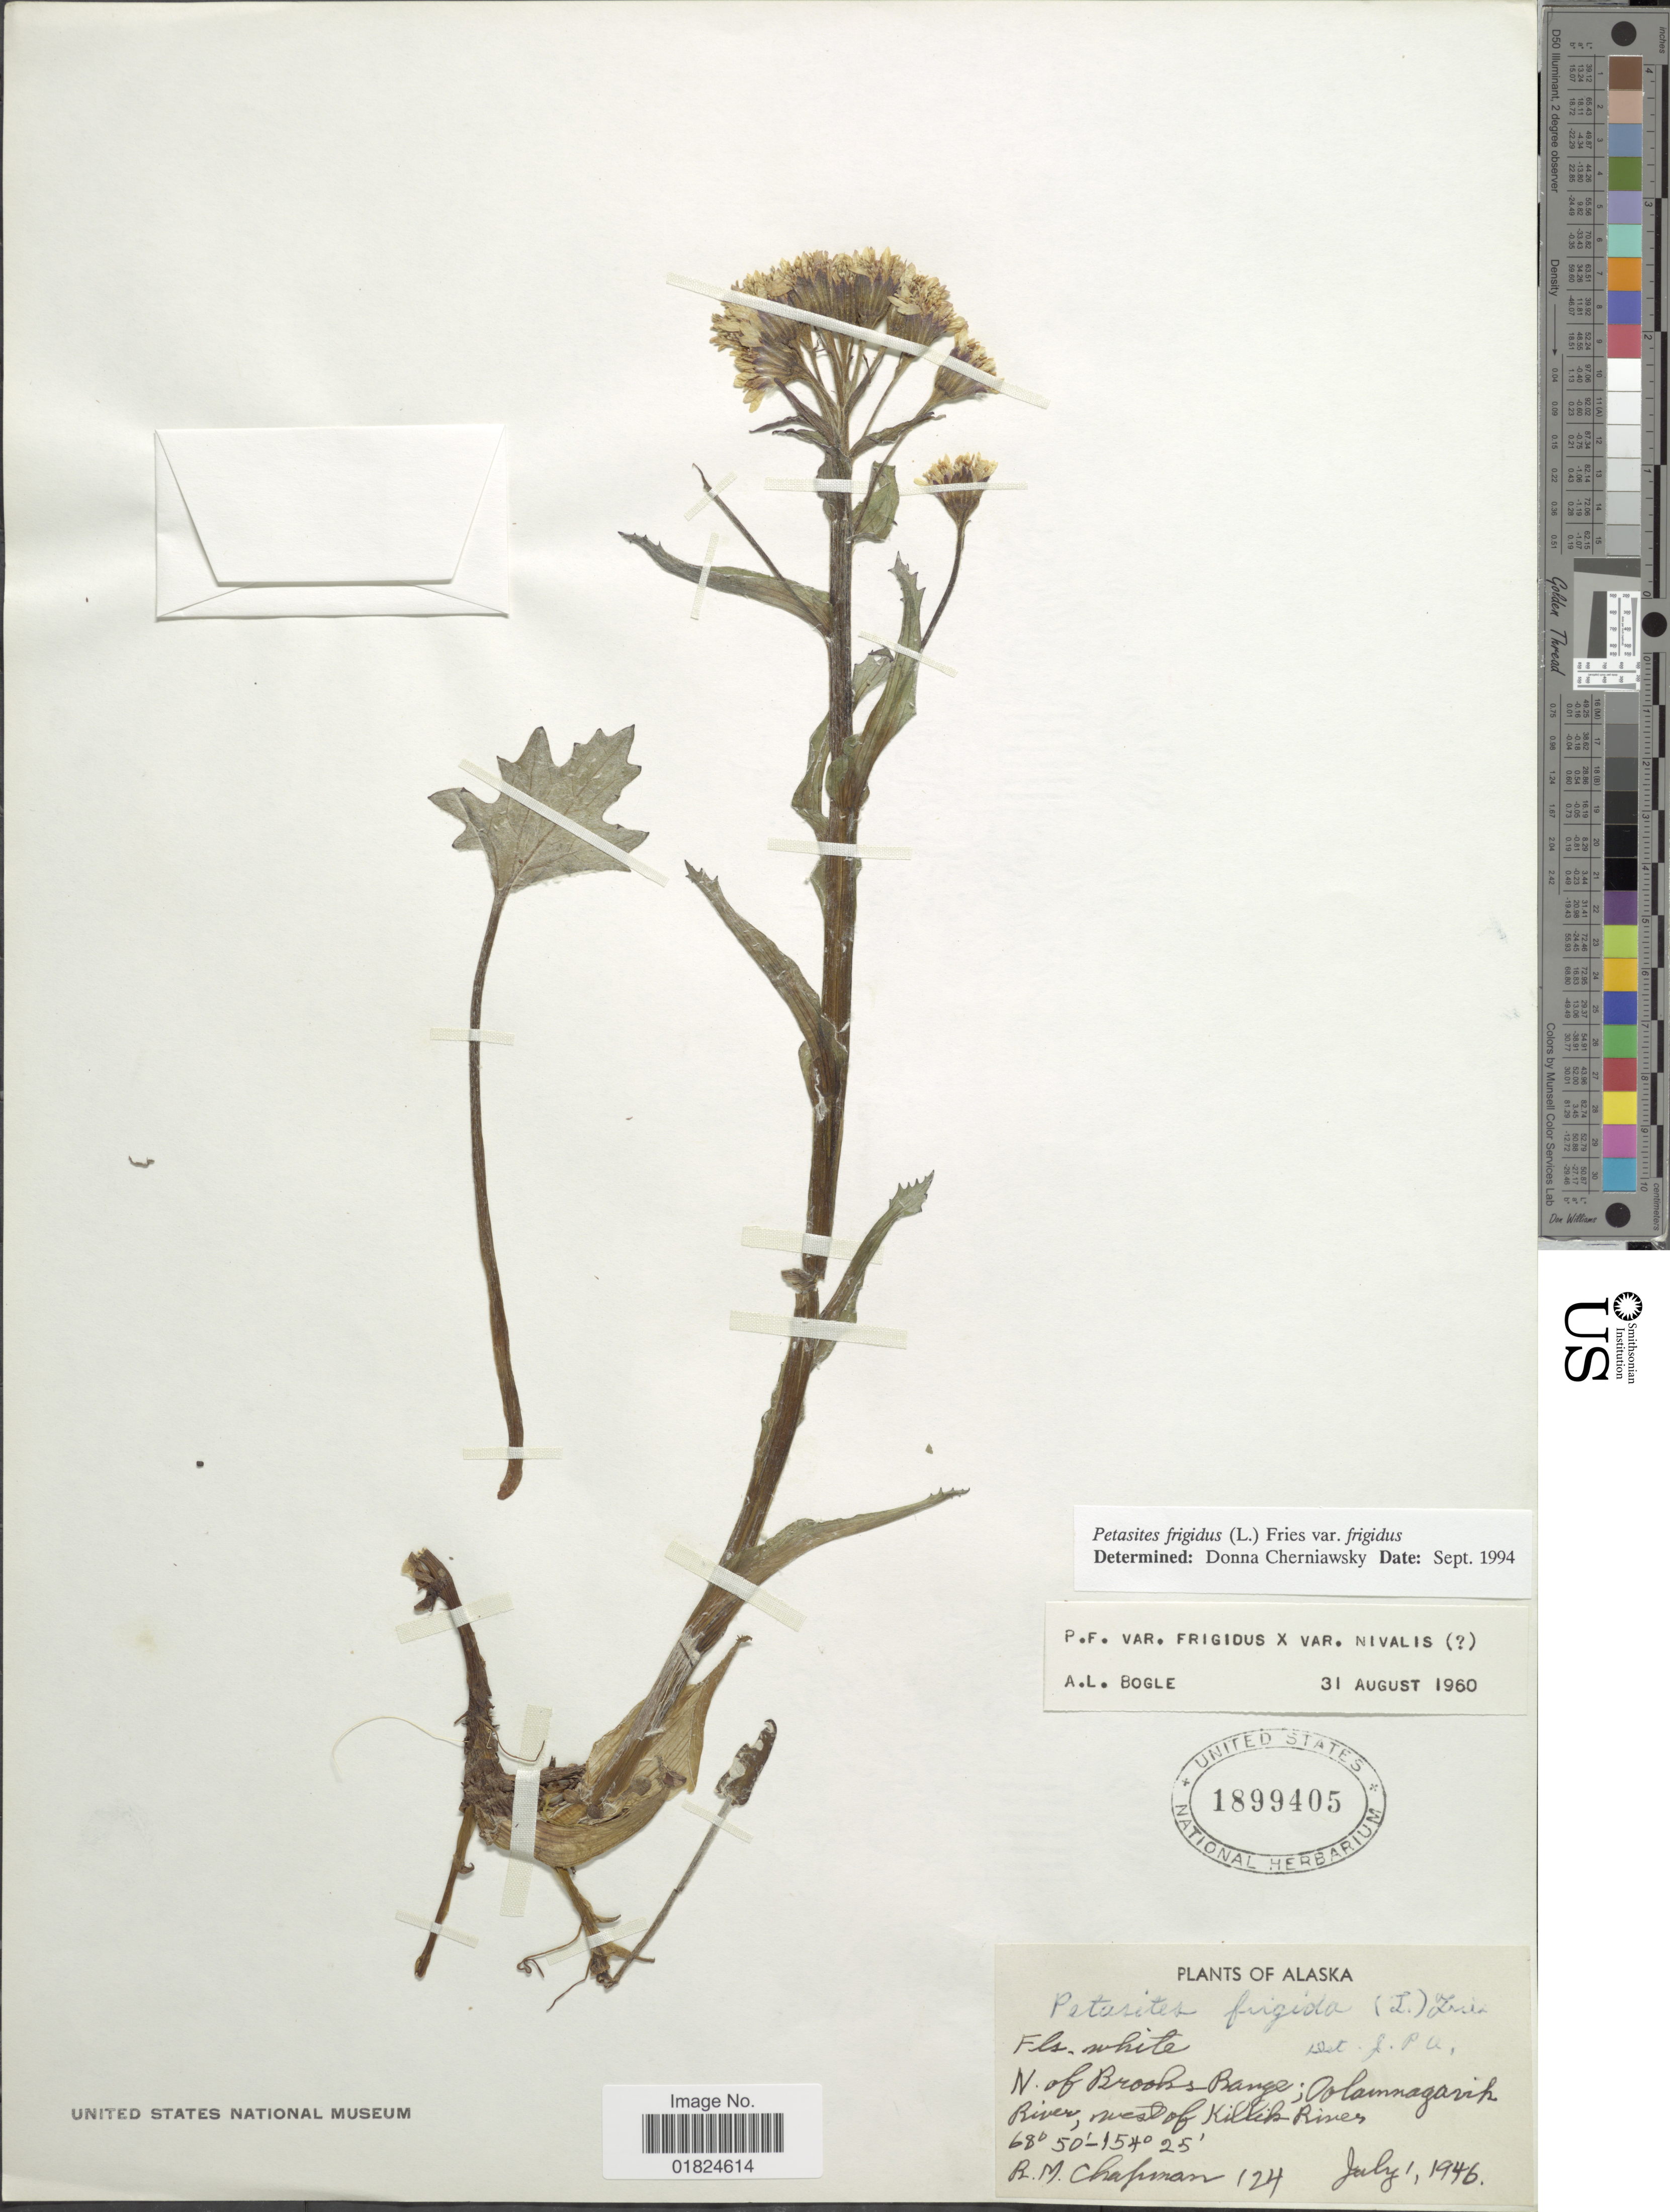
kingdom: Plantae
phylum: Tracheophyta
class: Magnoliopsida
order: Asterales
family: Asteraceae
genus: Petasites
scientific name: Petasites frigidus var. frigidus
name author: (L.) Fr.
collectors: R. M. Chapman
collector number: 124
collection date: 1946-07-01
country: United States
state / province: Alaska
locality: N. of Brooks Range; Oolamnagavik River, west of Killik River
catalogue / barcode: US 1899405